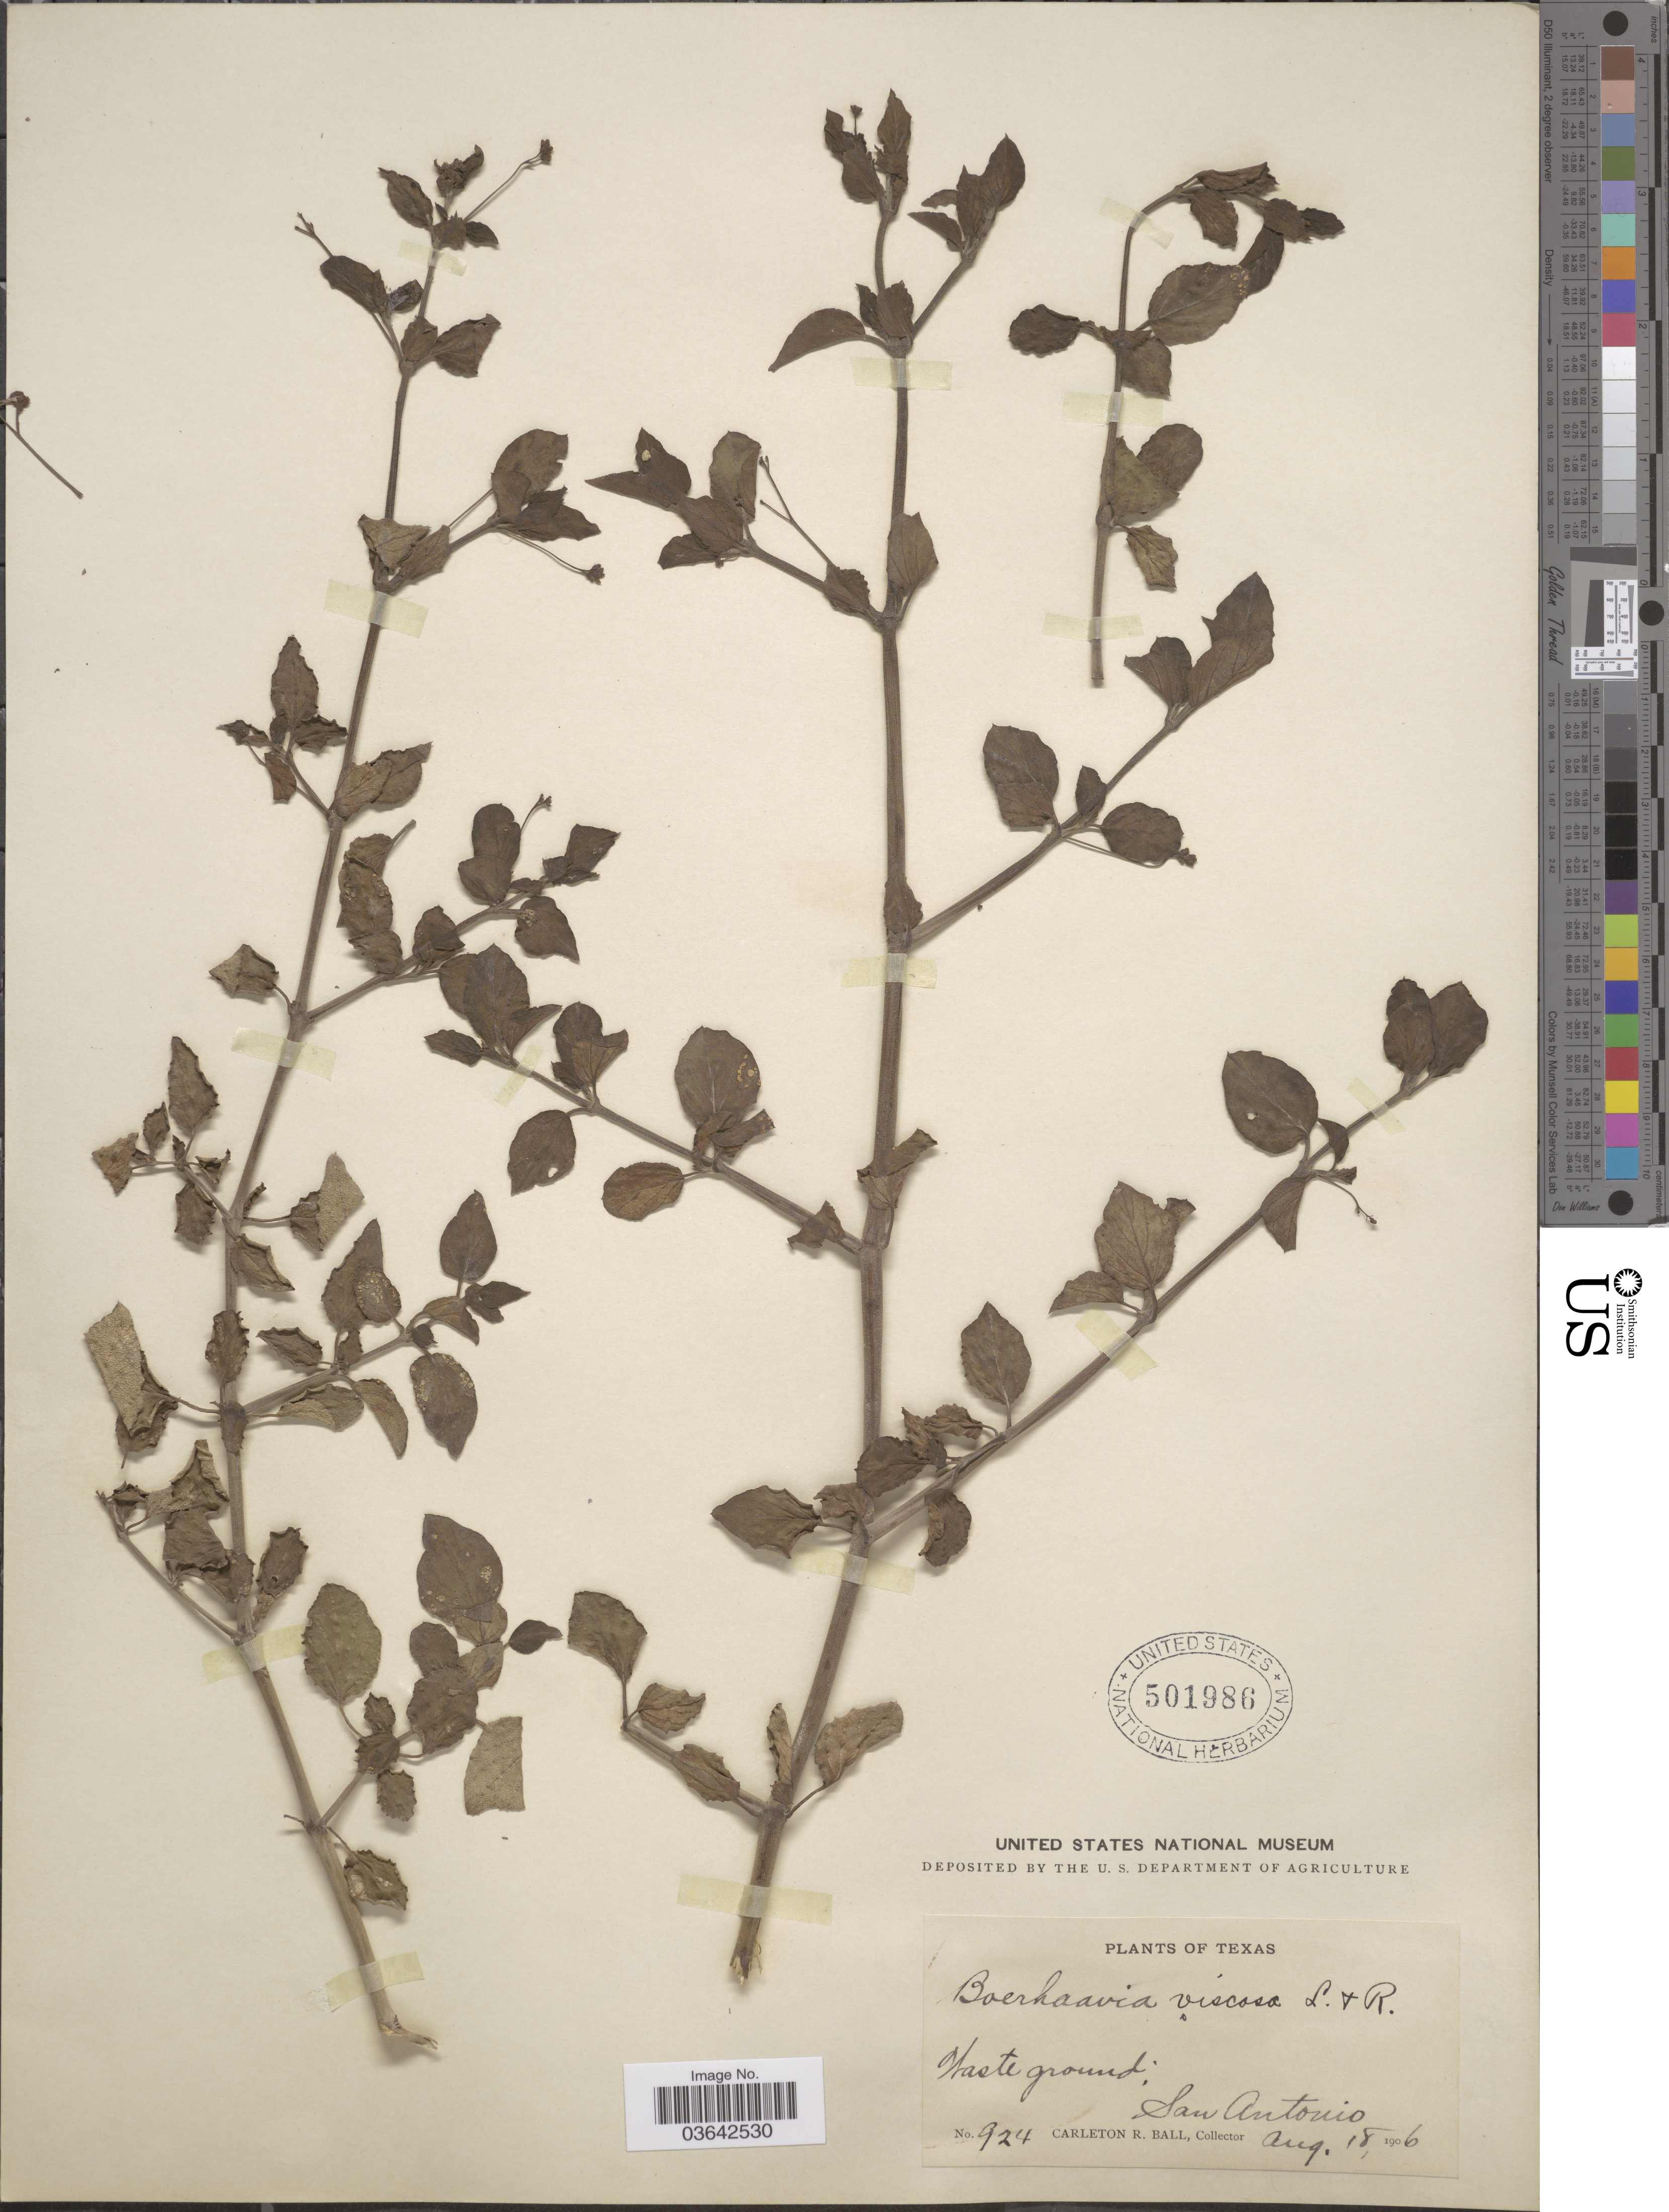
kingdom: Plantae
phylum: Tracheophyta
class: Magnoliopsida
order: Caryophyllales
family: Nyctaginaceae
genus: Boerhavia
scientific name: Boerhavia coccinea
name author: Mill.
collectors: C. R. Ball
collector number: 924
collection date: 1906-08-18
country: United States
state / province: Texas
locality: San Antonio.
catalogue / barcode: US 501986